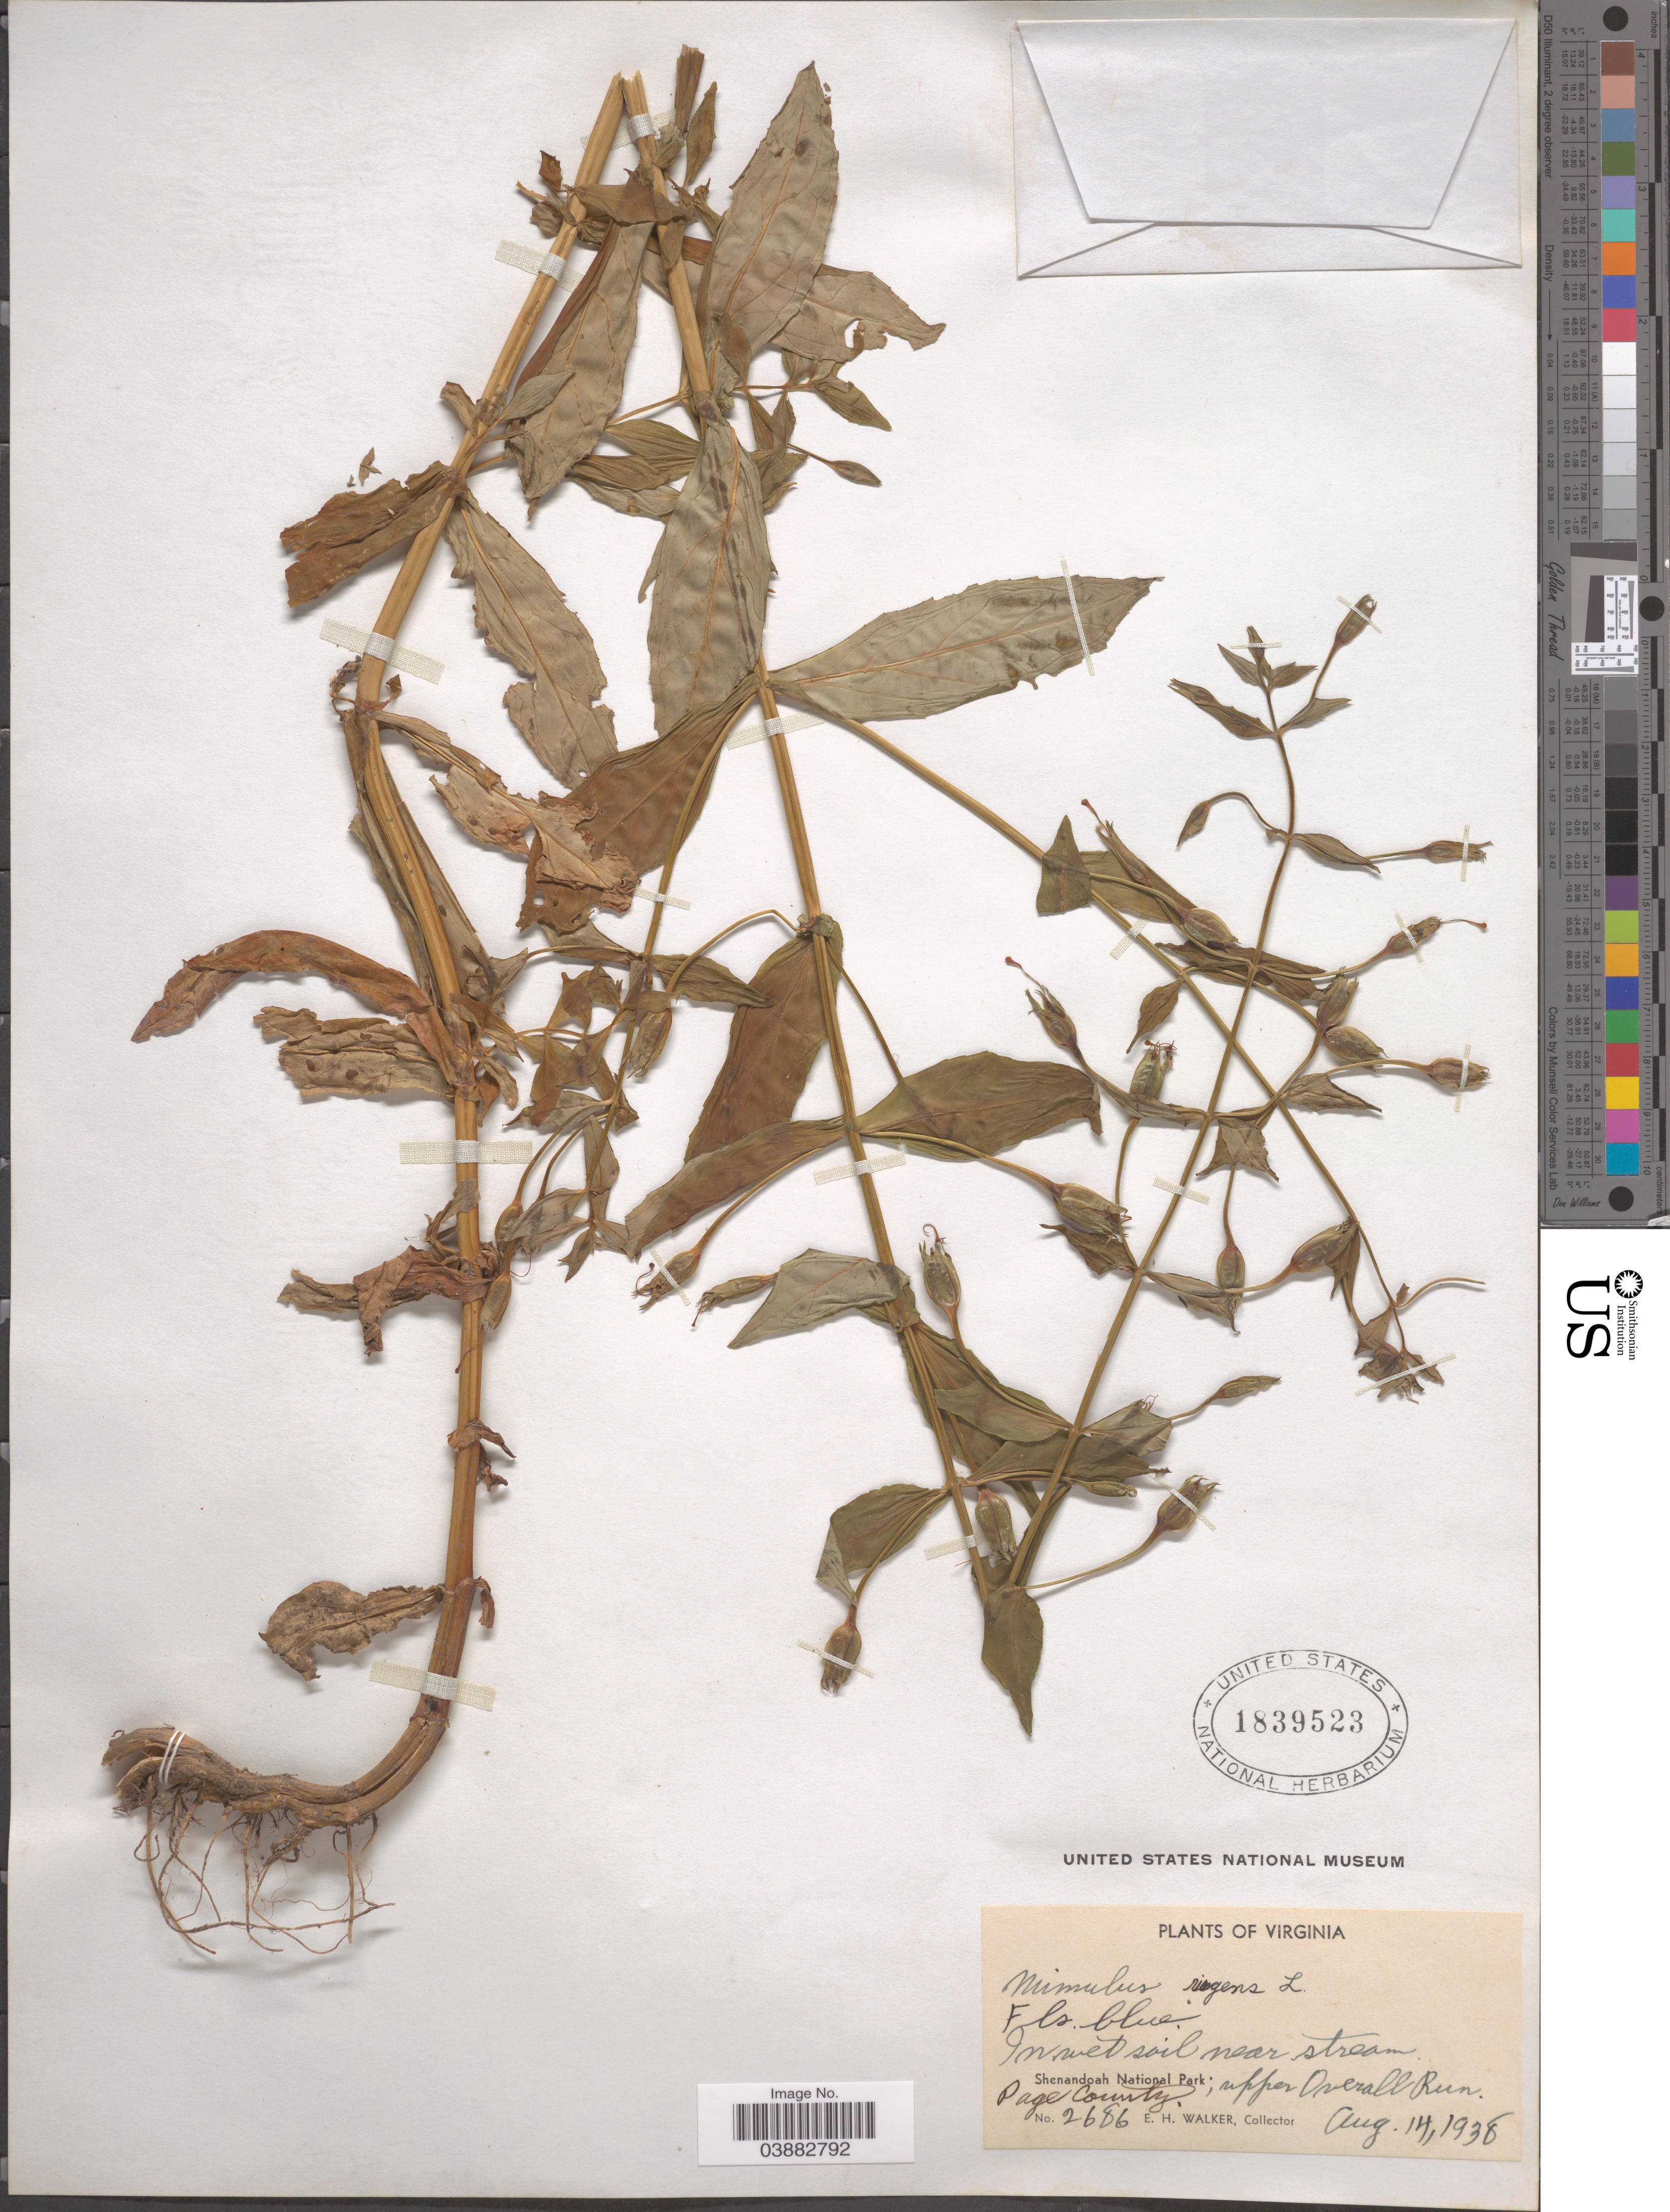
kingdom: Plantae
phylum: Tracheophyta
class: Magnoliopsida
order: Lamiales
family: Phrymaceae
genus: Mimulus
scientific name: Mimulus ringens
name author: L.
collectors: E. H. Walker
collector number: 2686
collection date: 1938-08-14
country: United States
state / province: Virginia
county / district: Page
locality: In wet soil near stream. Shenandoah National Park; upper Overall Run. Page County.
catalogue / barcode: US 1839523